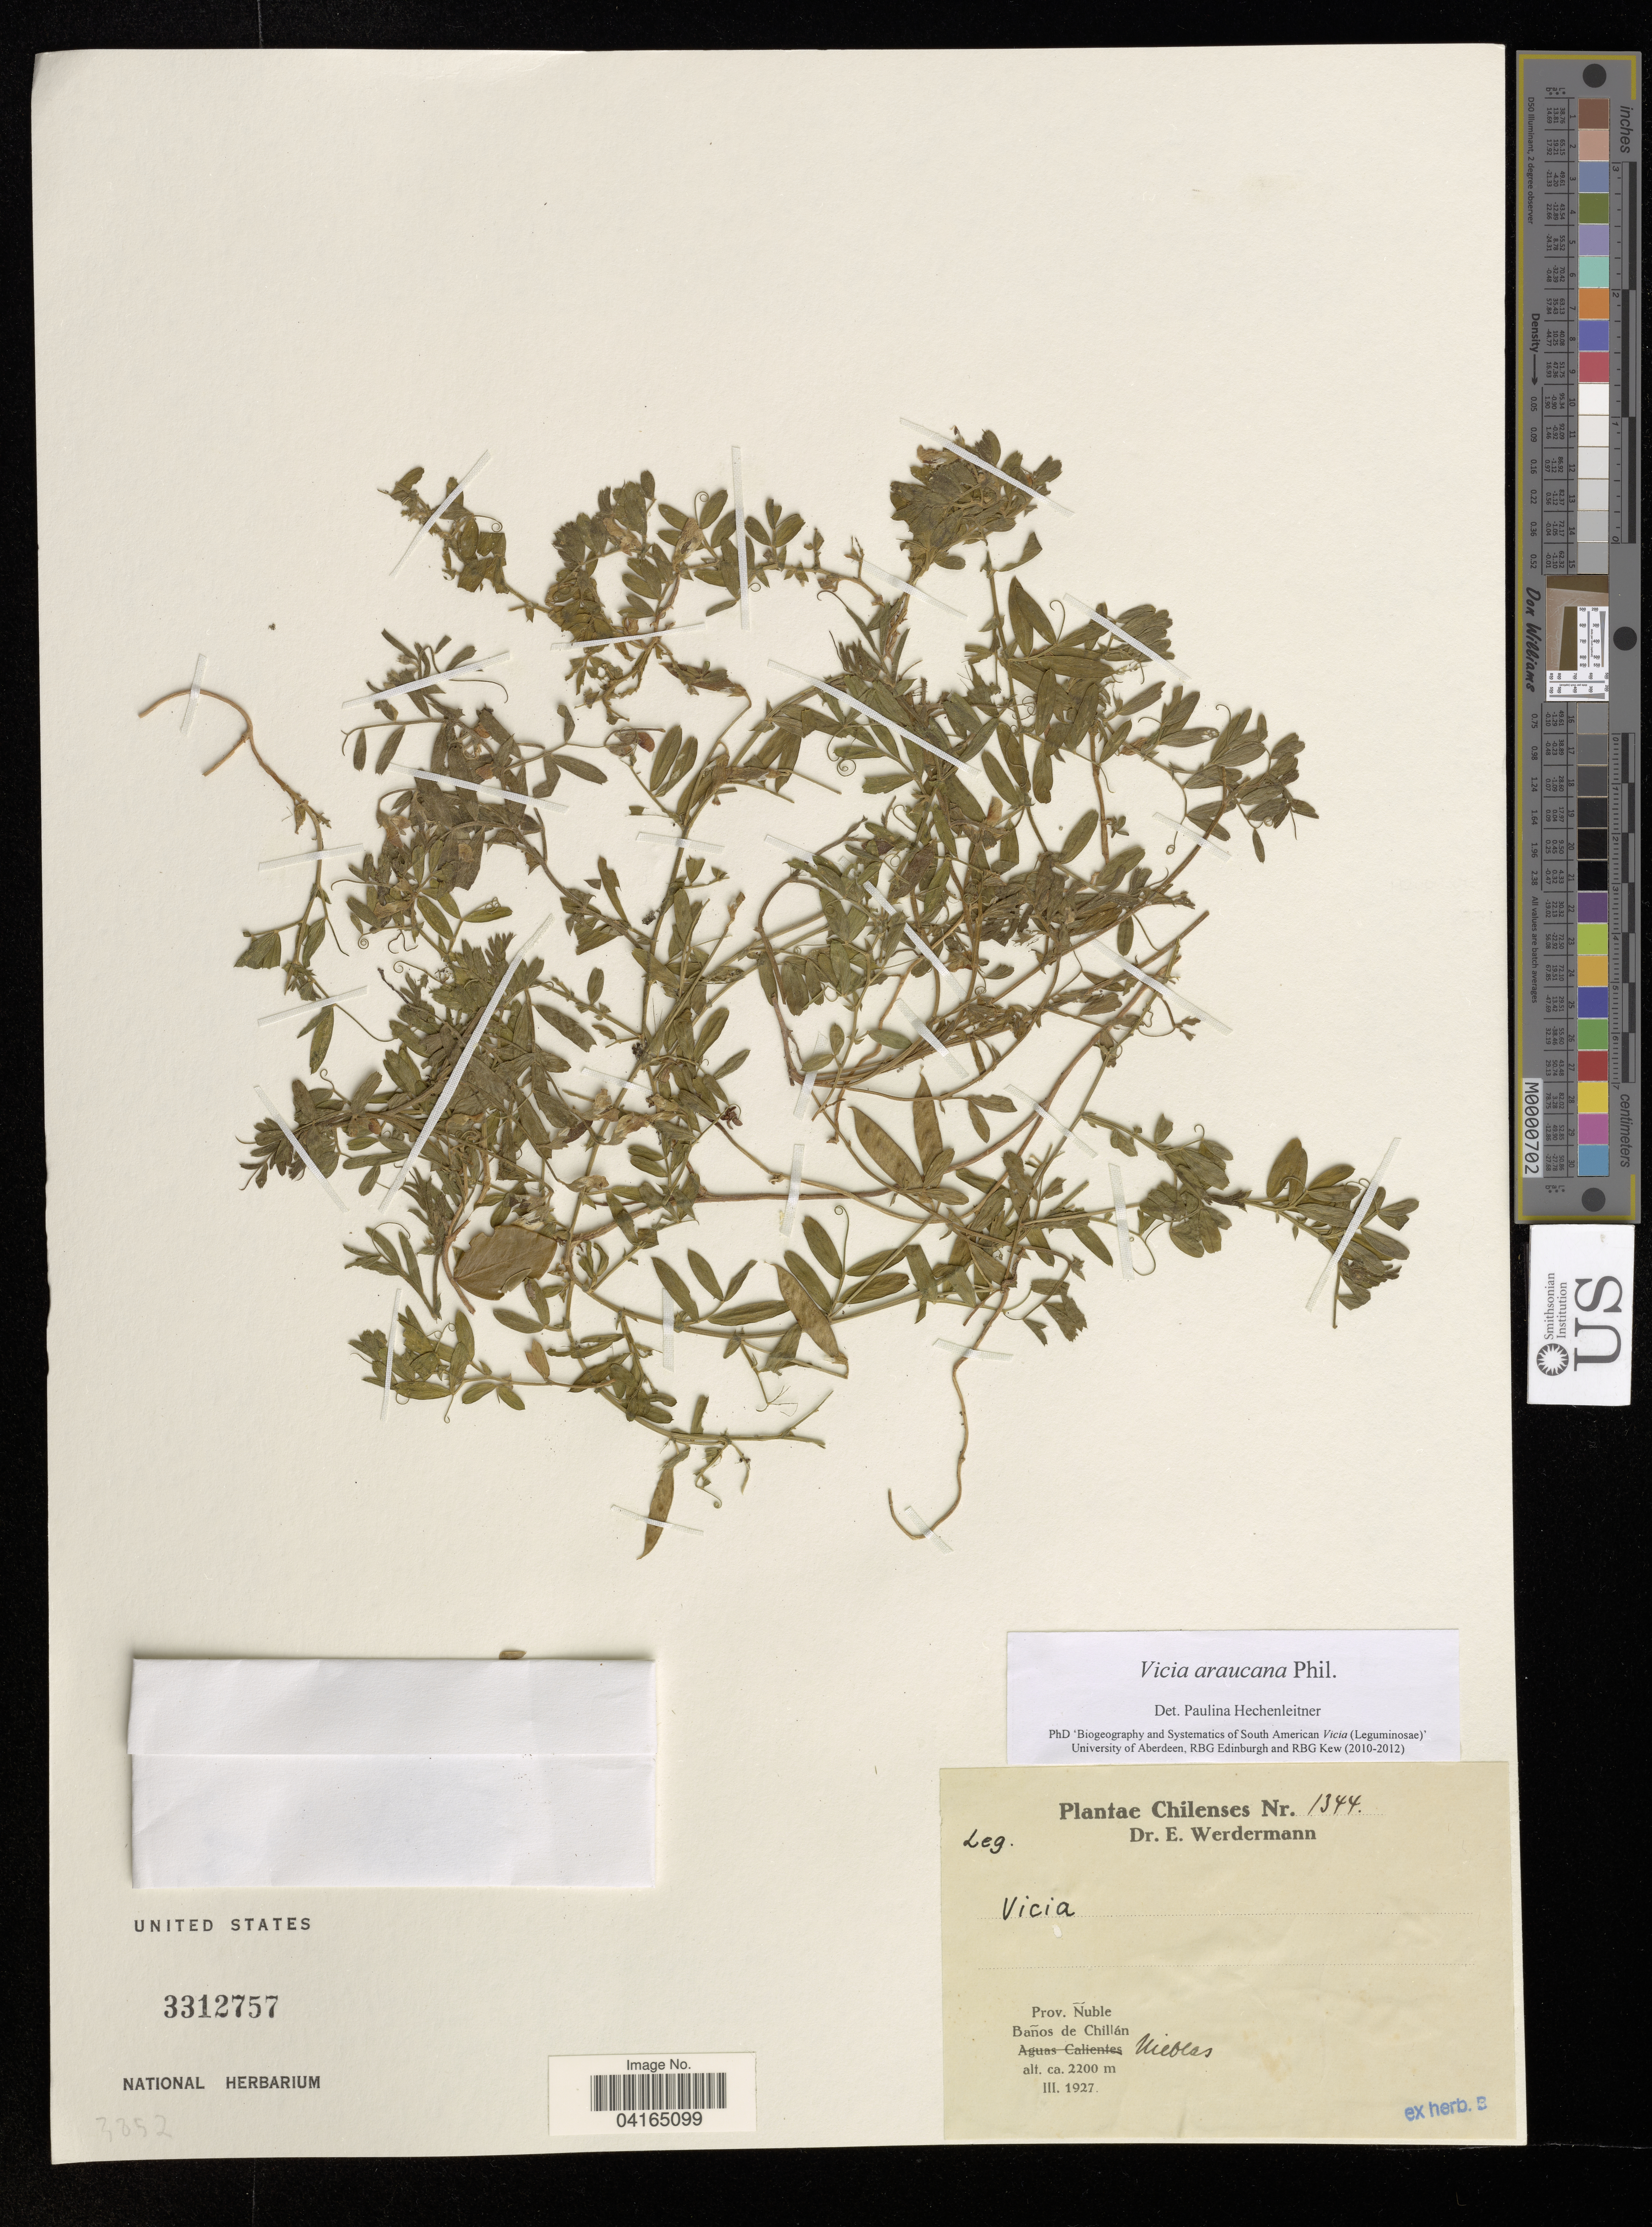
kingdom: Plantae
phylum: Tracheophyta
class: Magnoliopsida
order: Fabales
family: Fabaceae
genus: Vicia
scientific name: Vicia araucana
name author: Phil.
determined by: Hechenleitner, Paulina, RBG Edinburgh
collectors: E. Werdermann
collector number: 1344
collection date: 1927-03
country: Chile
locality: Prov. Ñuble. Baños de Chillán. Nieblas.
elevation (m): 2200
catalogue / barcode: US 3312757